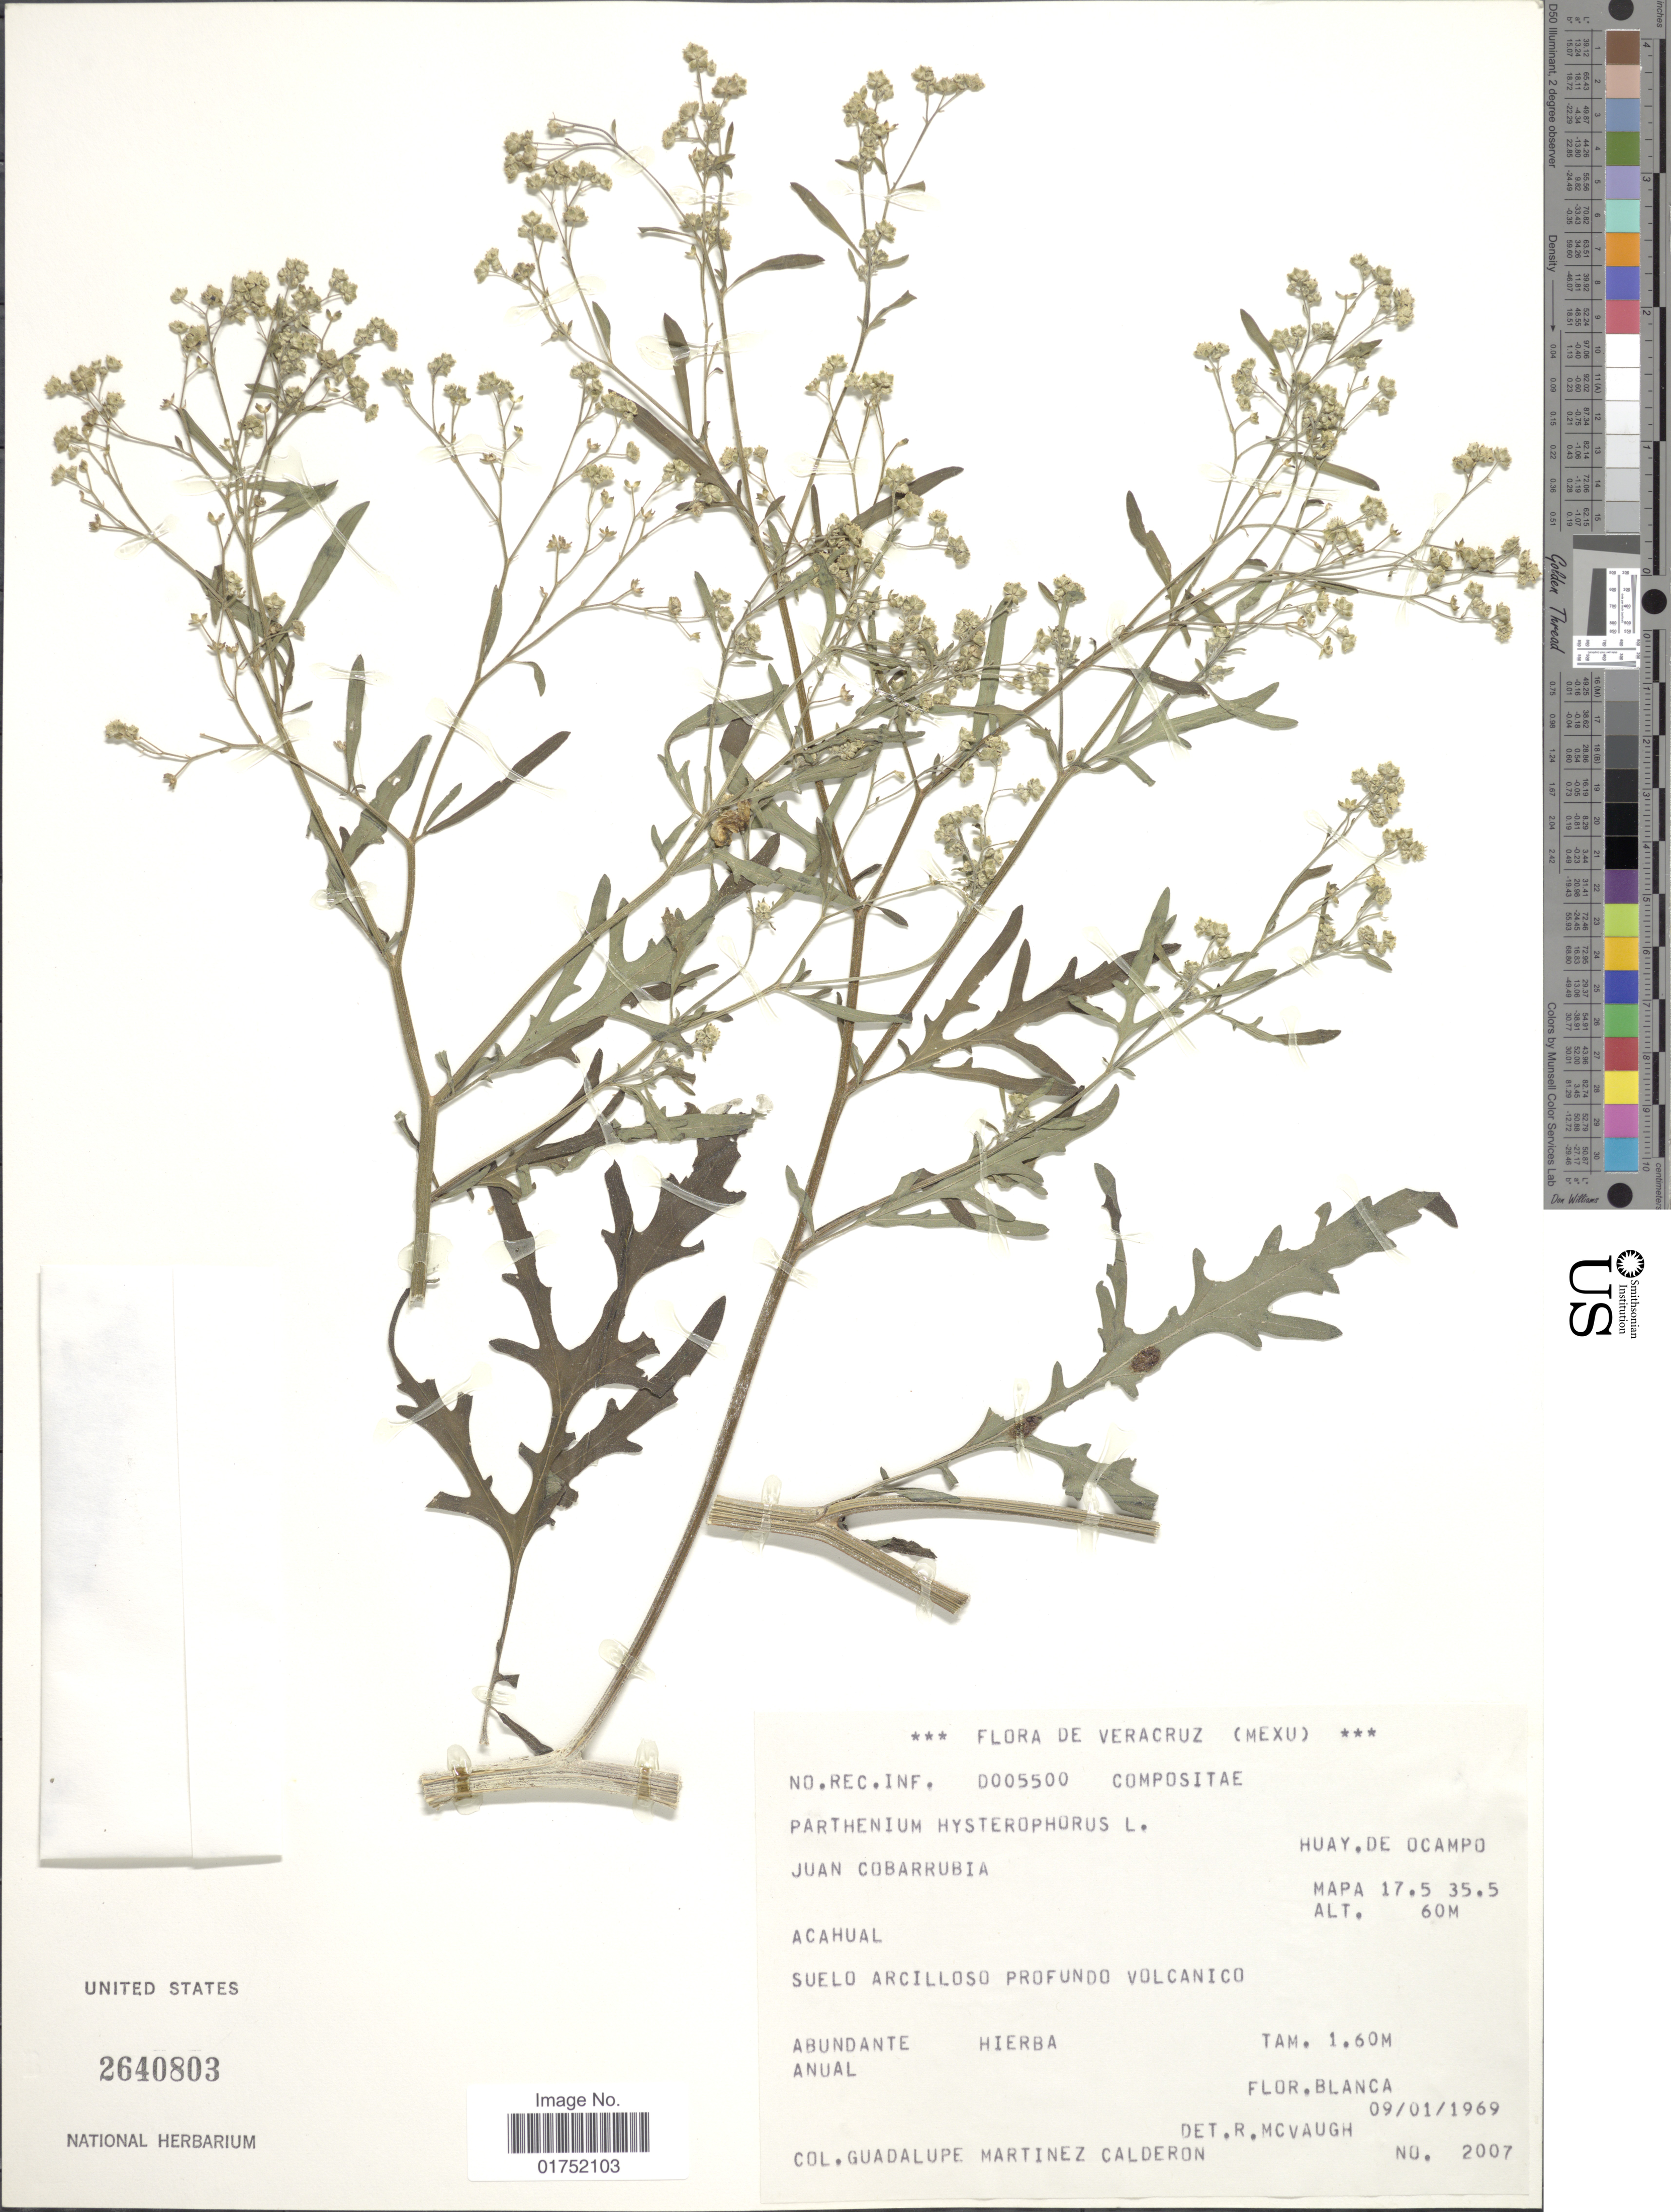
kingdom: Plantae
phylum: Tracheophyta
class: Magnoliopsida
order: Asterales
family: Asteraceae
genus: Parthenium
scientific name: Parthenium hysterophorus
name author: L.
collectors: G. Martinez-C.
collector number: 2007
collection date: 1969-01-09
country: Mexico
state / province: Veracruz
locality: Veracruz (Mexu), Juan Cobarrubia, Huay. de Ocampo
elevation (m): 60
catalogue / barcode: US 2640803